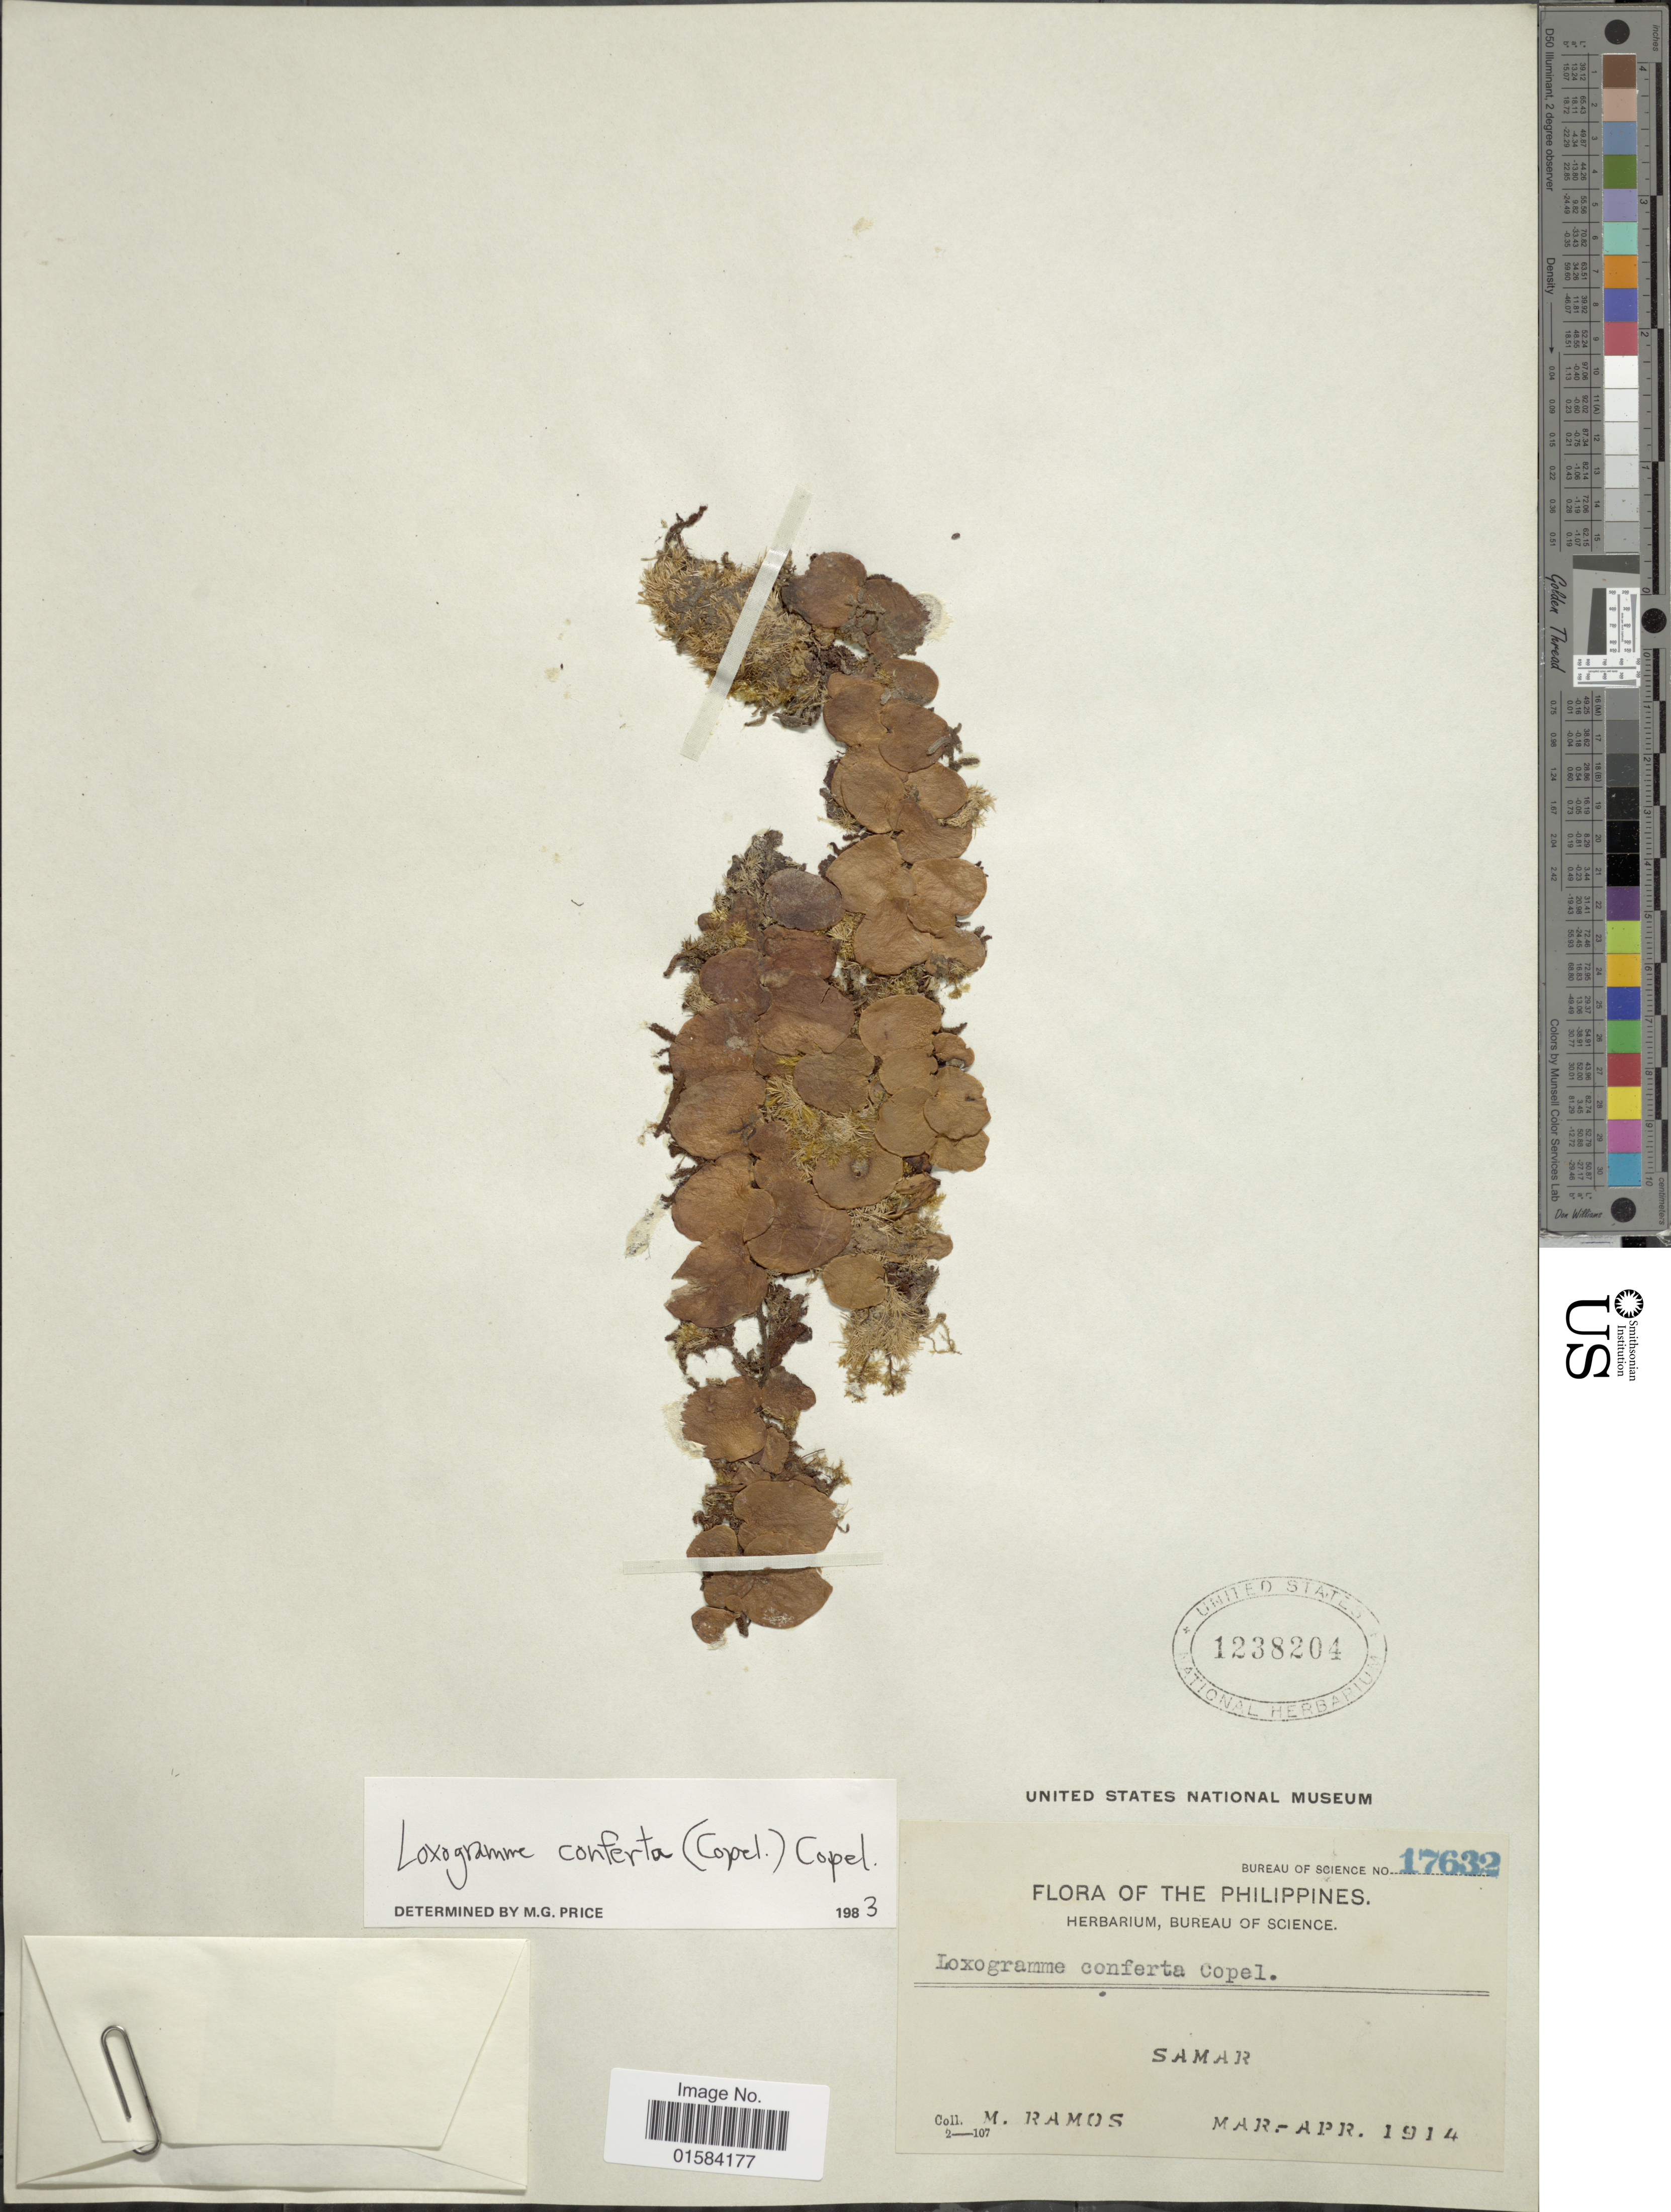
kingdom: Plantae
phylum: Tracheophyta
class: Polypodiopsida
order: Polypodiales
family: Polypodiaceae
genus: Loxogramme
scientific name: Loxogramme conferta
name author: (Copel.) Copel.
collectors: M. Ramos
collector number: Bureau of Science 17632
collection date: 1914-03/1914-04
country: Philippines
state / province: Eastern Visayas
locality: Samar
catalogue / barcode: US 1238204